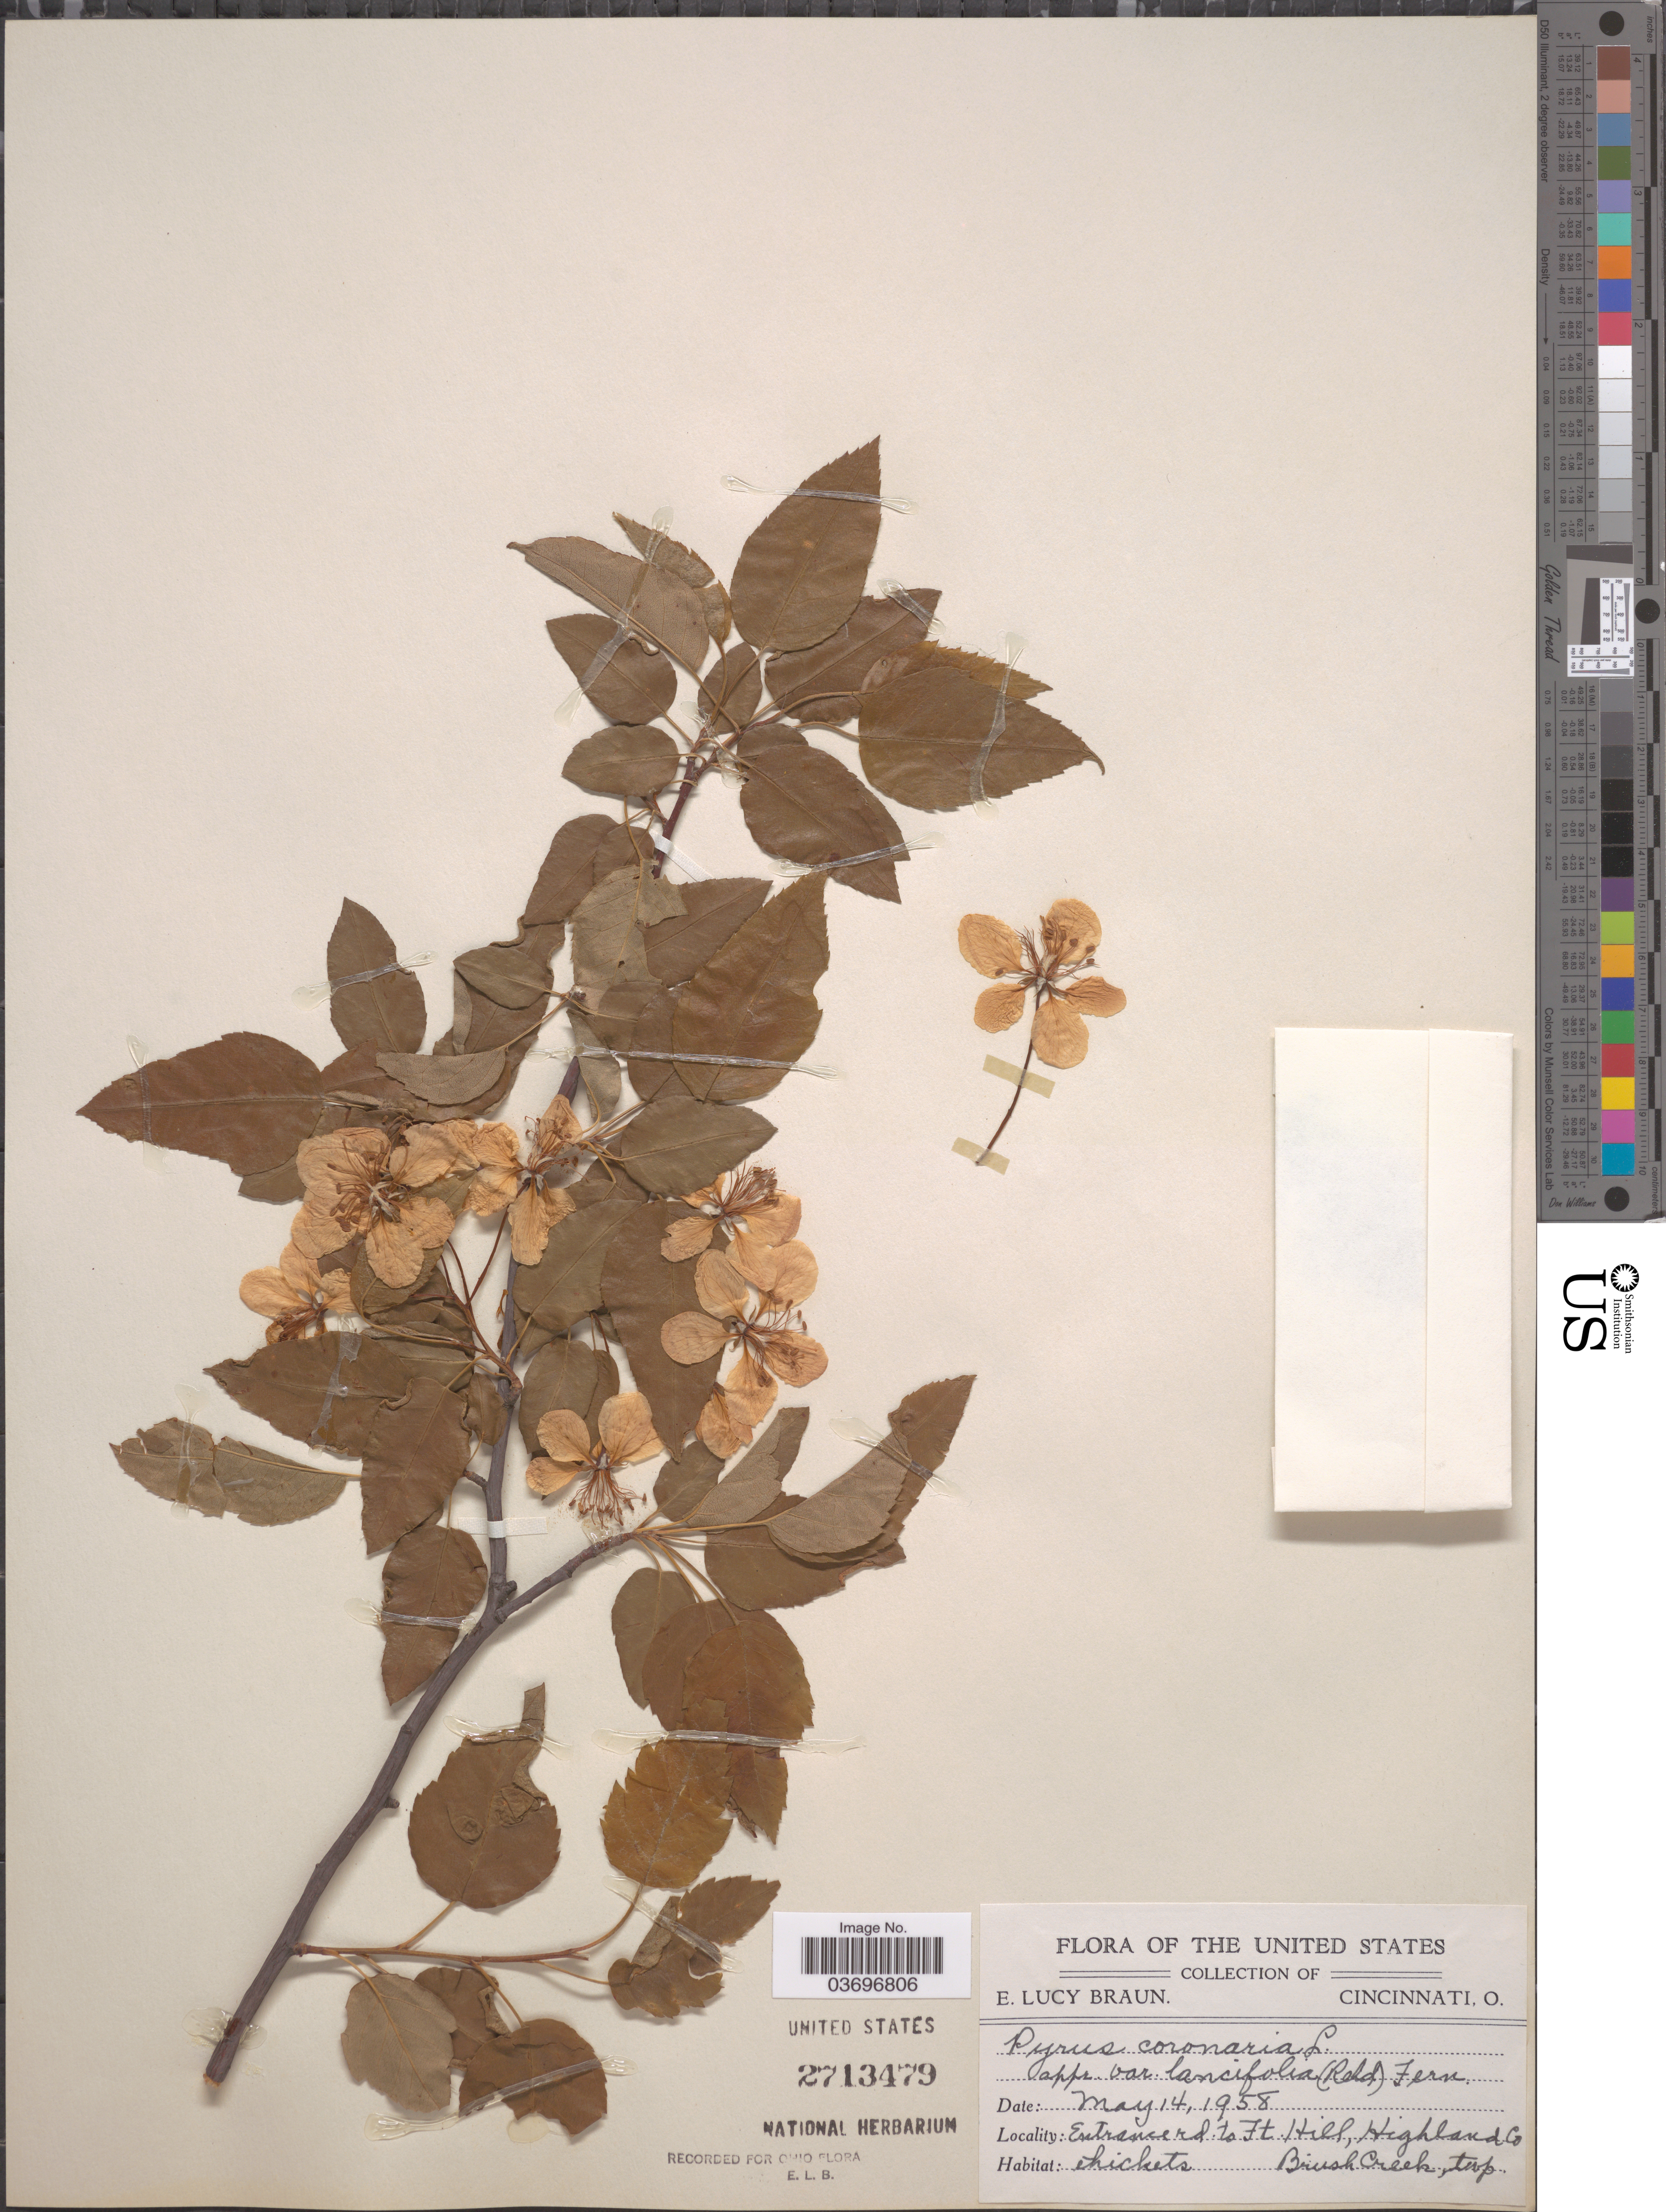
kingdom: Plantae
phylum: Tracheophyta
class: Magnoliopsida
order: Rosales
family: Rosaceae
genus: Malus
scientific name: Malus coronaria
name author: (L.) Mill.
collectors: E. L. Braun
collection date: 1958-05-14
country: United States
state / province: Ohio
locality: Entrance rd. to Ft. Hill, Highland Co. Brush Creek, twp.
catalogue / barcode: US 2713479